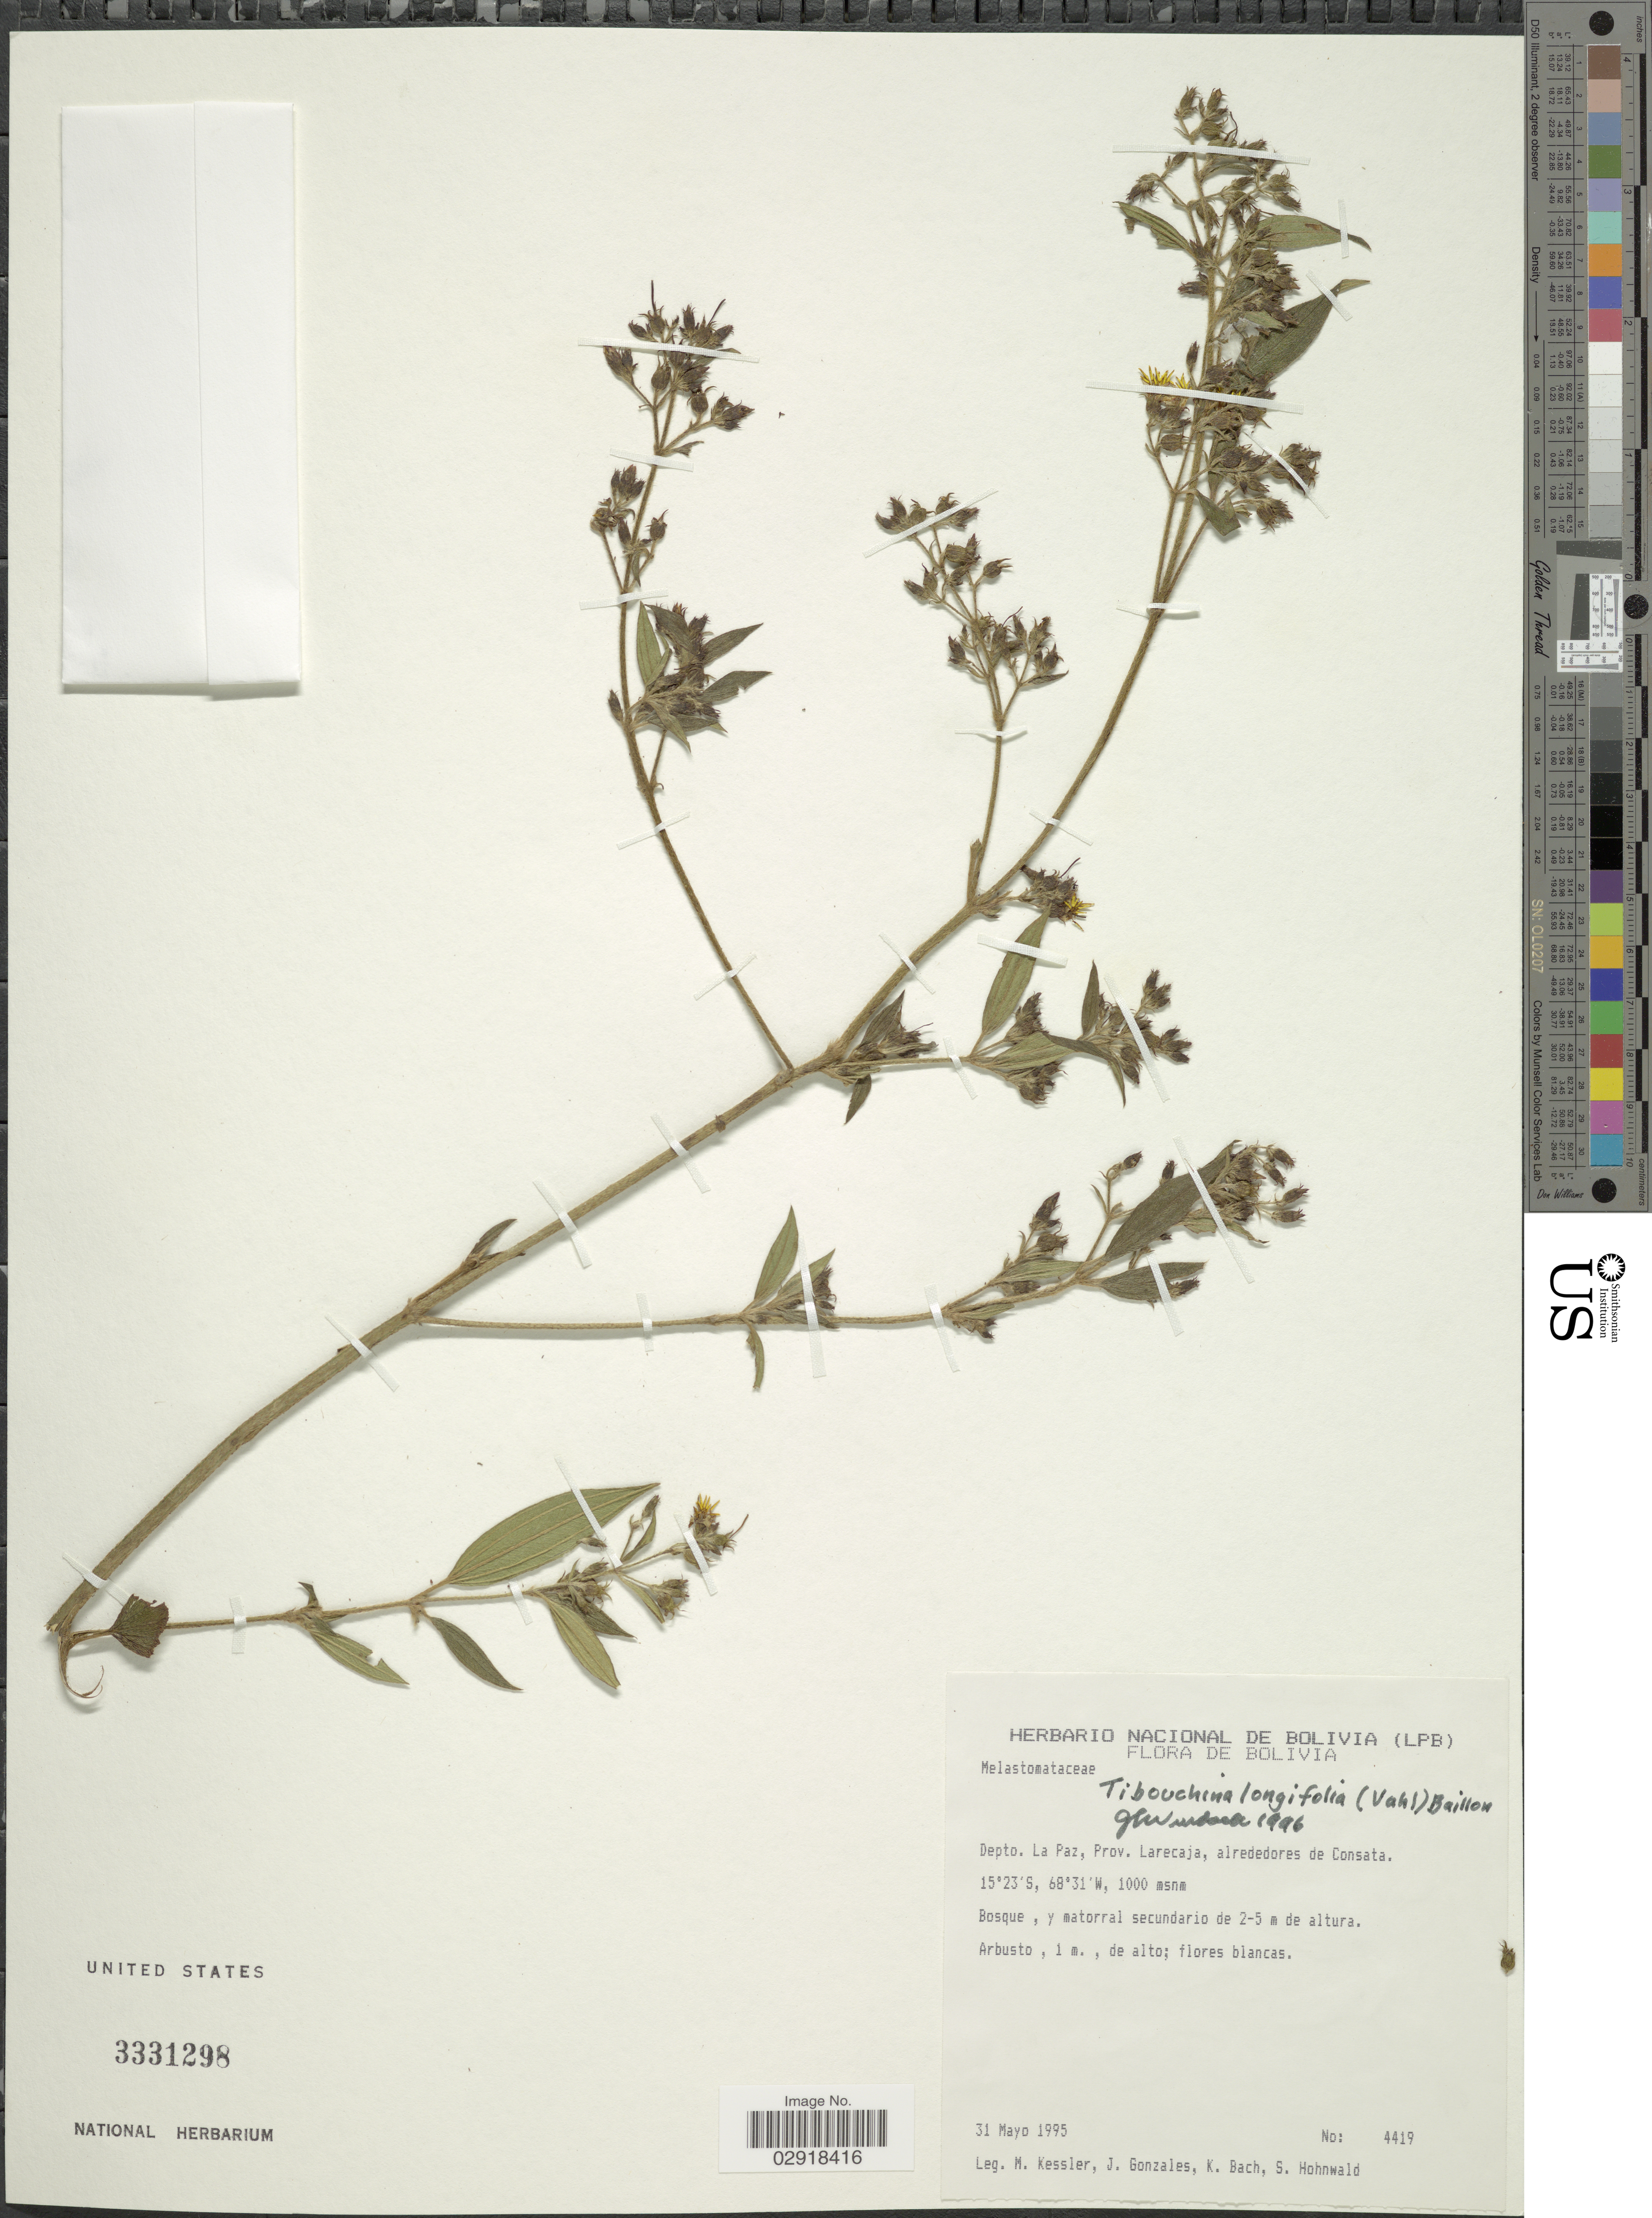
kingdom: Plantae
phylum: Tracheophyta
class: Magnoliopsida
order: Myrtales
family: Melastomataceae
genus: Chaetogastra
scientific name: Chaetogastra longifolia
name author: (Vahl) DC.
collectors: M. Kessler, J. Gonzales, K. Bach & S. Hohnwald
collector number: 4419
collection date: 1995-05-31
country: Bolivia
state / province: La Paz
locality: Depto. La Paz, Prov. Larecaja, alrededores de Consata.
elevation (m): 1000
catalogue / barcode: US 3331298